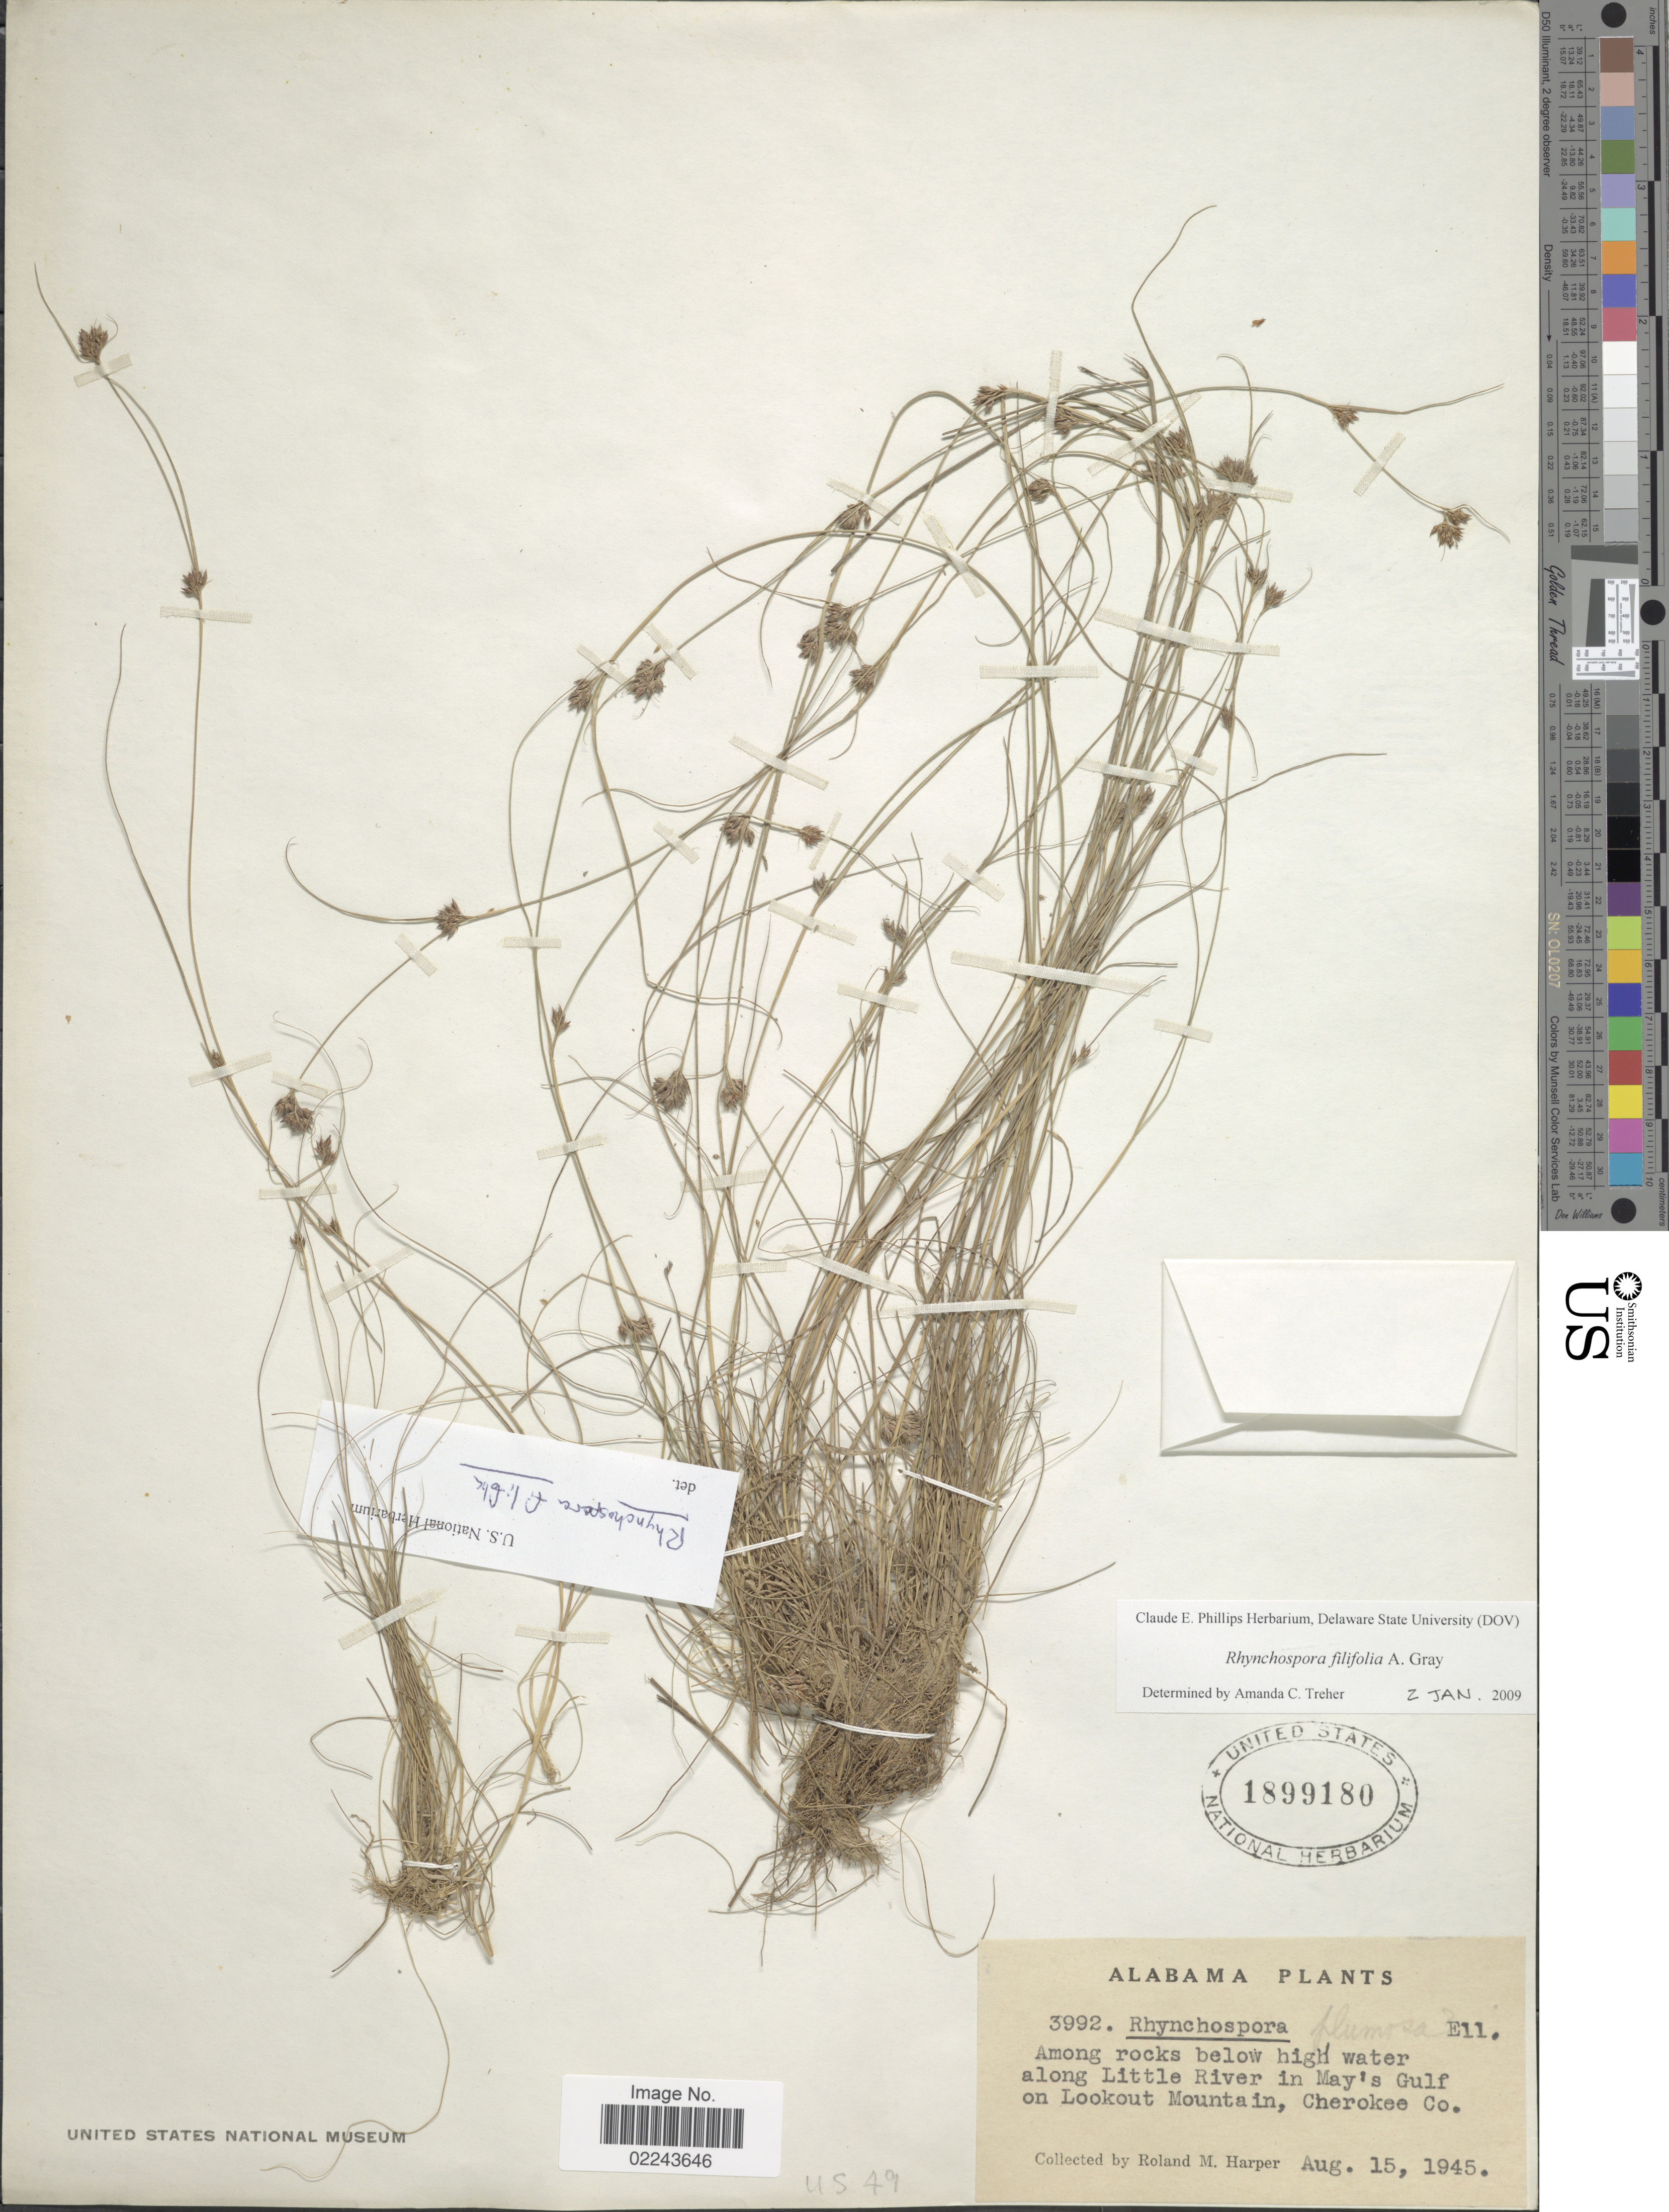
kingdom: Plantae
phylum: Tracheophyta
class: Liliopsida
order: Poales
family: Cyperaceae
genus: Rhynchospora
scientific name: Rhynchospora filifolia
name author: A. Gray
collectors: R. M. Harper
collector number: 3992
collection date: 1945-08-15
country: United States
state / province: Alabama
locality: Along Little River in May's Gulf on Lookout Mountain, Cherokee Co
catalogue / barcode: US 1899180